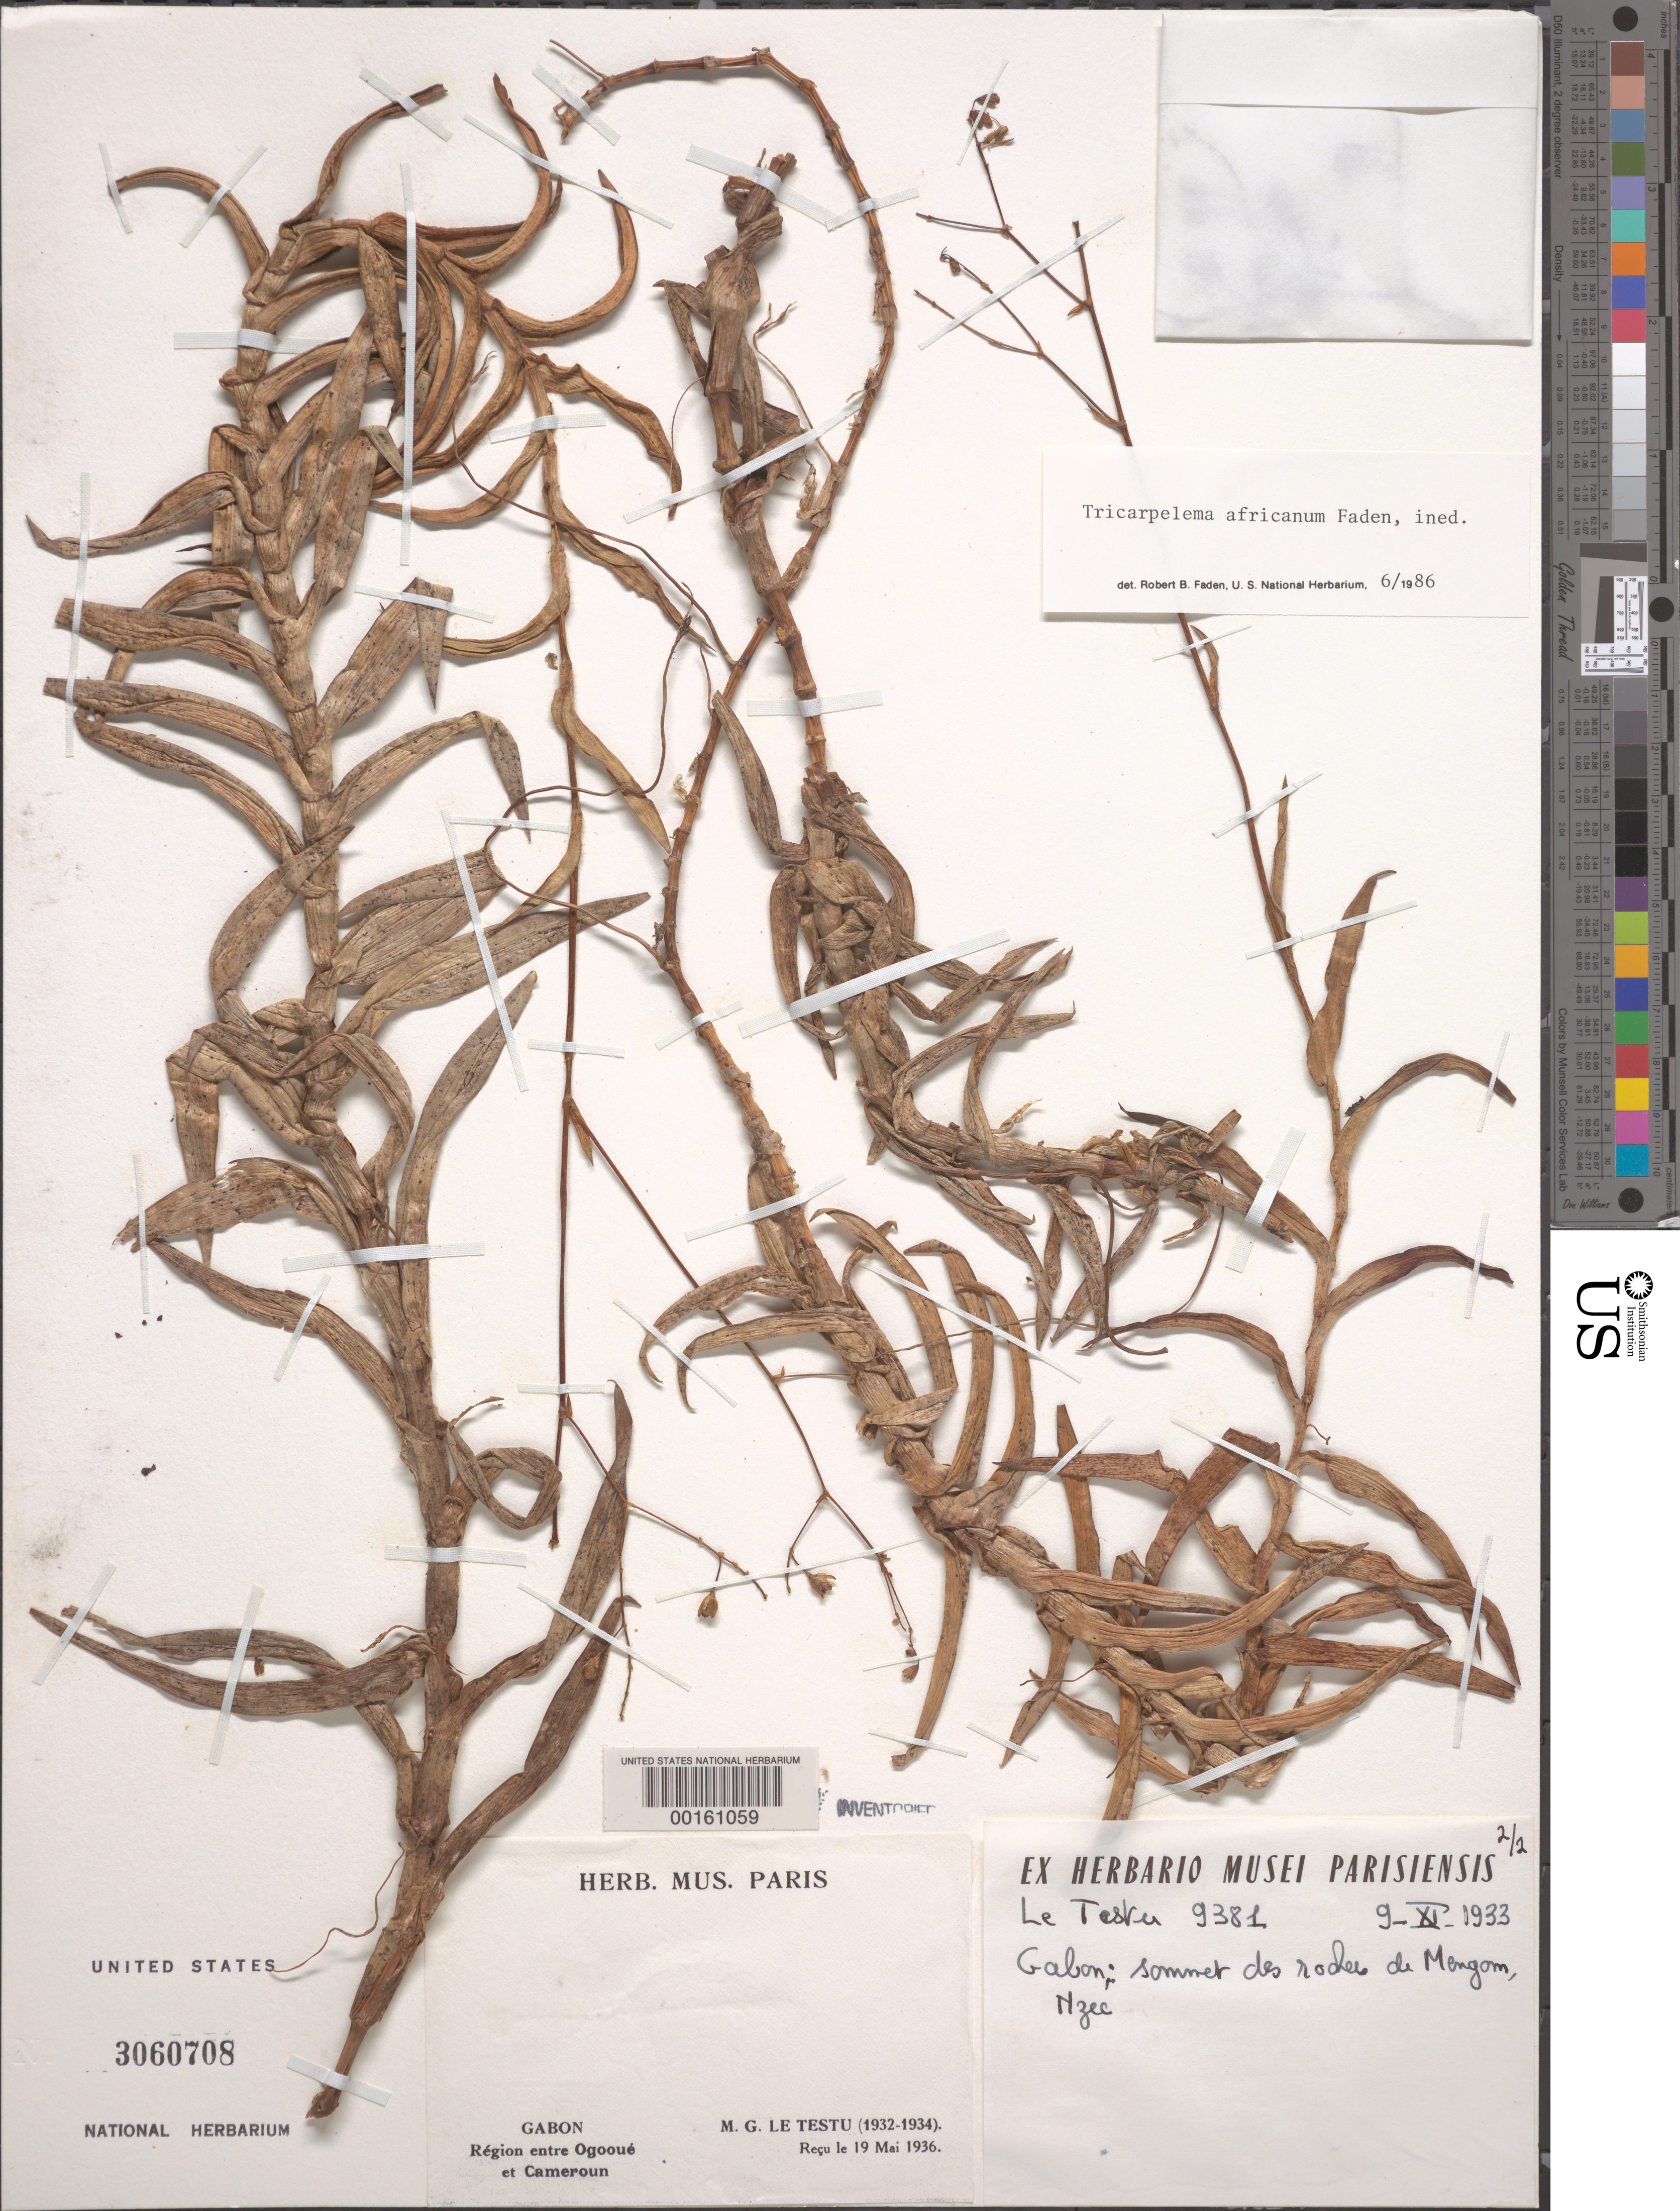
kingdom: Plantae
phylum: Tracheophyta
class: Liliopsida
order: Commelinales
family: Commelinaceae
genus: Tricarpelema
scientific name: Tricarpelema africanum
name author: Faden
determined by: Faden, Robert B., (US), Smithsonian Institution - National Museum of Natural History (UNITED STATES)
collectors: G. Le Testu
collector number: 9381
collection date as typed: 09 Nov 1933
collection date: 1933-11-09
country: Gabon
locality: Between Ogooué and Cameroon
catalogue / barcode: US 3060708